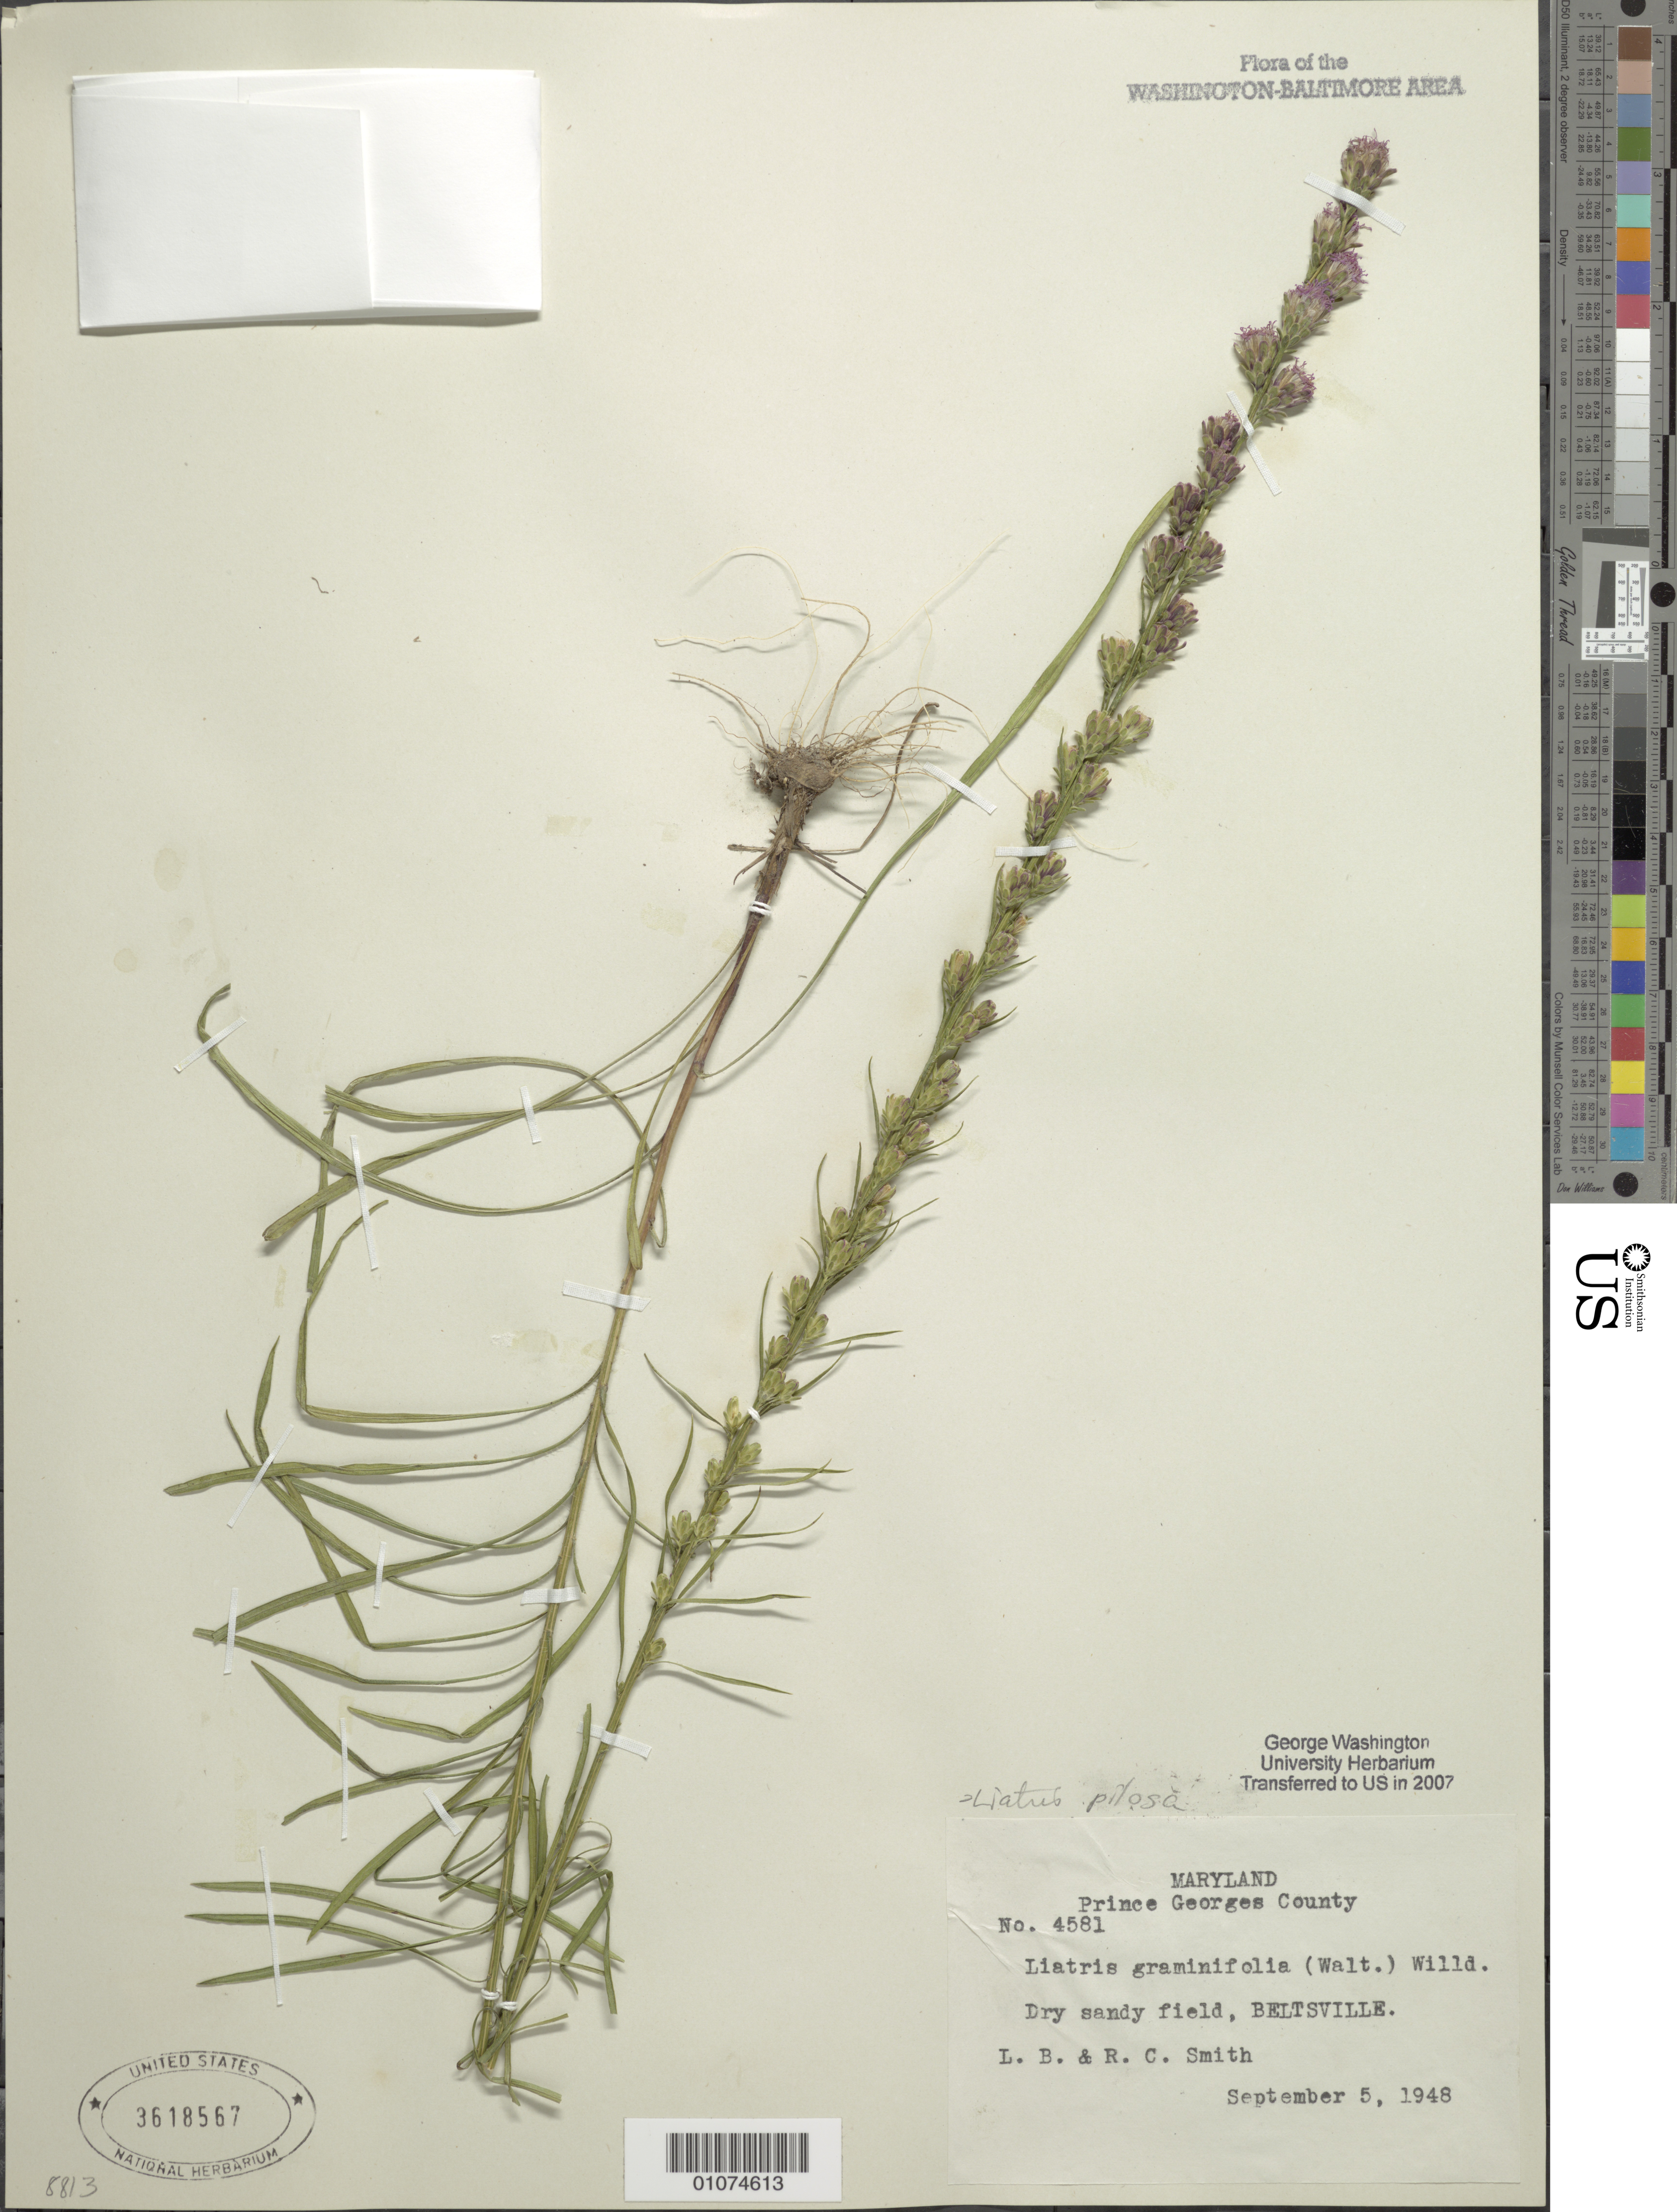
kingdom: Plantae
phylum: Tracheophyta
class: Magnoliopsida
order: Asterales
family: Asteraceae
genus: Liatris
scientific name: Liatris pilosa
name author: (Aiton) Willd.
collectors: L. Smith & R. C. Smith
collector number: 4581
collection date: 1948-09-05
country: United States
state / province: Maryland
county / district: Prince George's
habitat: Dry sandy field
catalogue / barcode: US 3618567